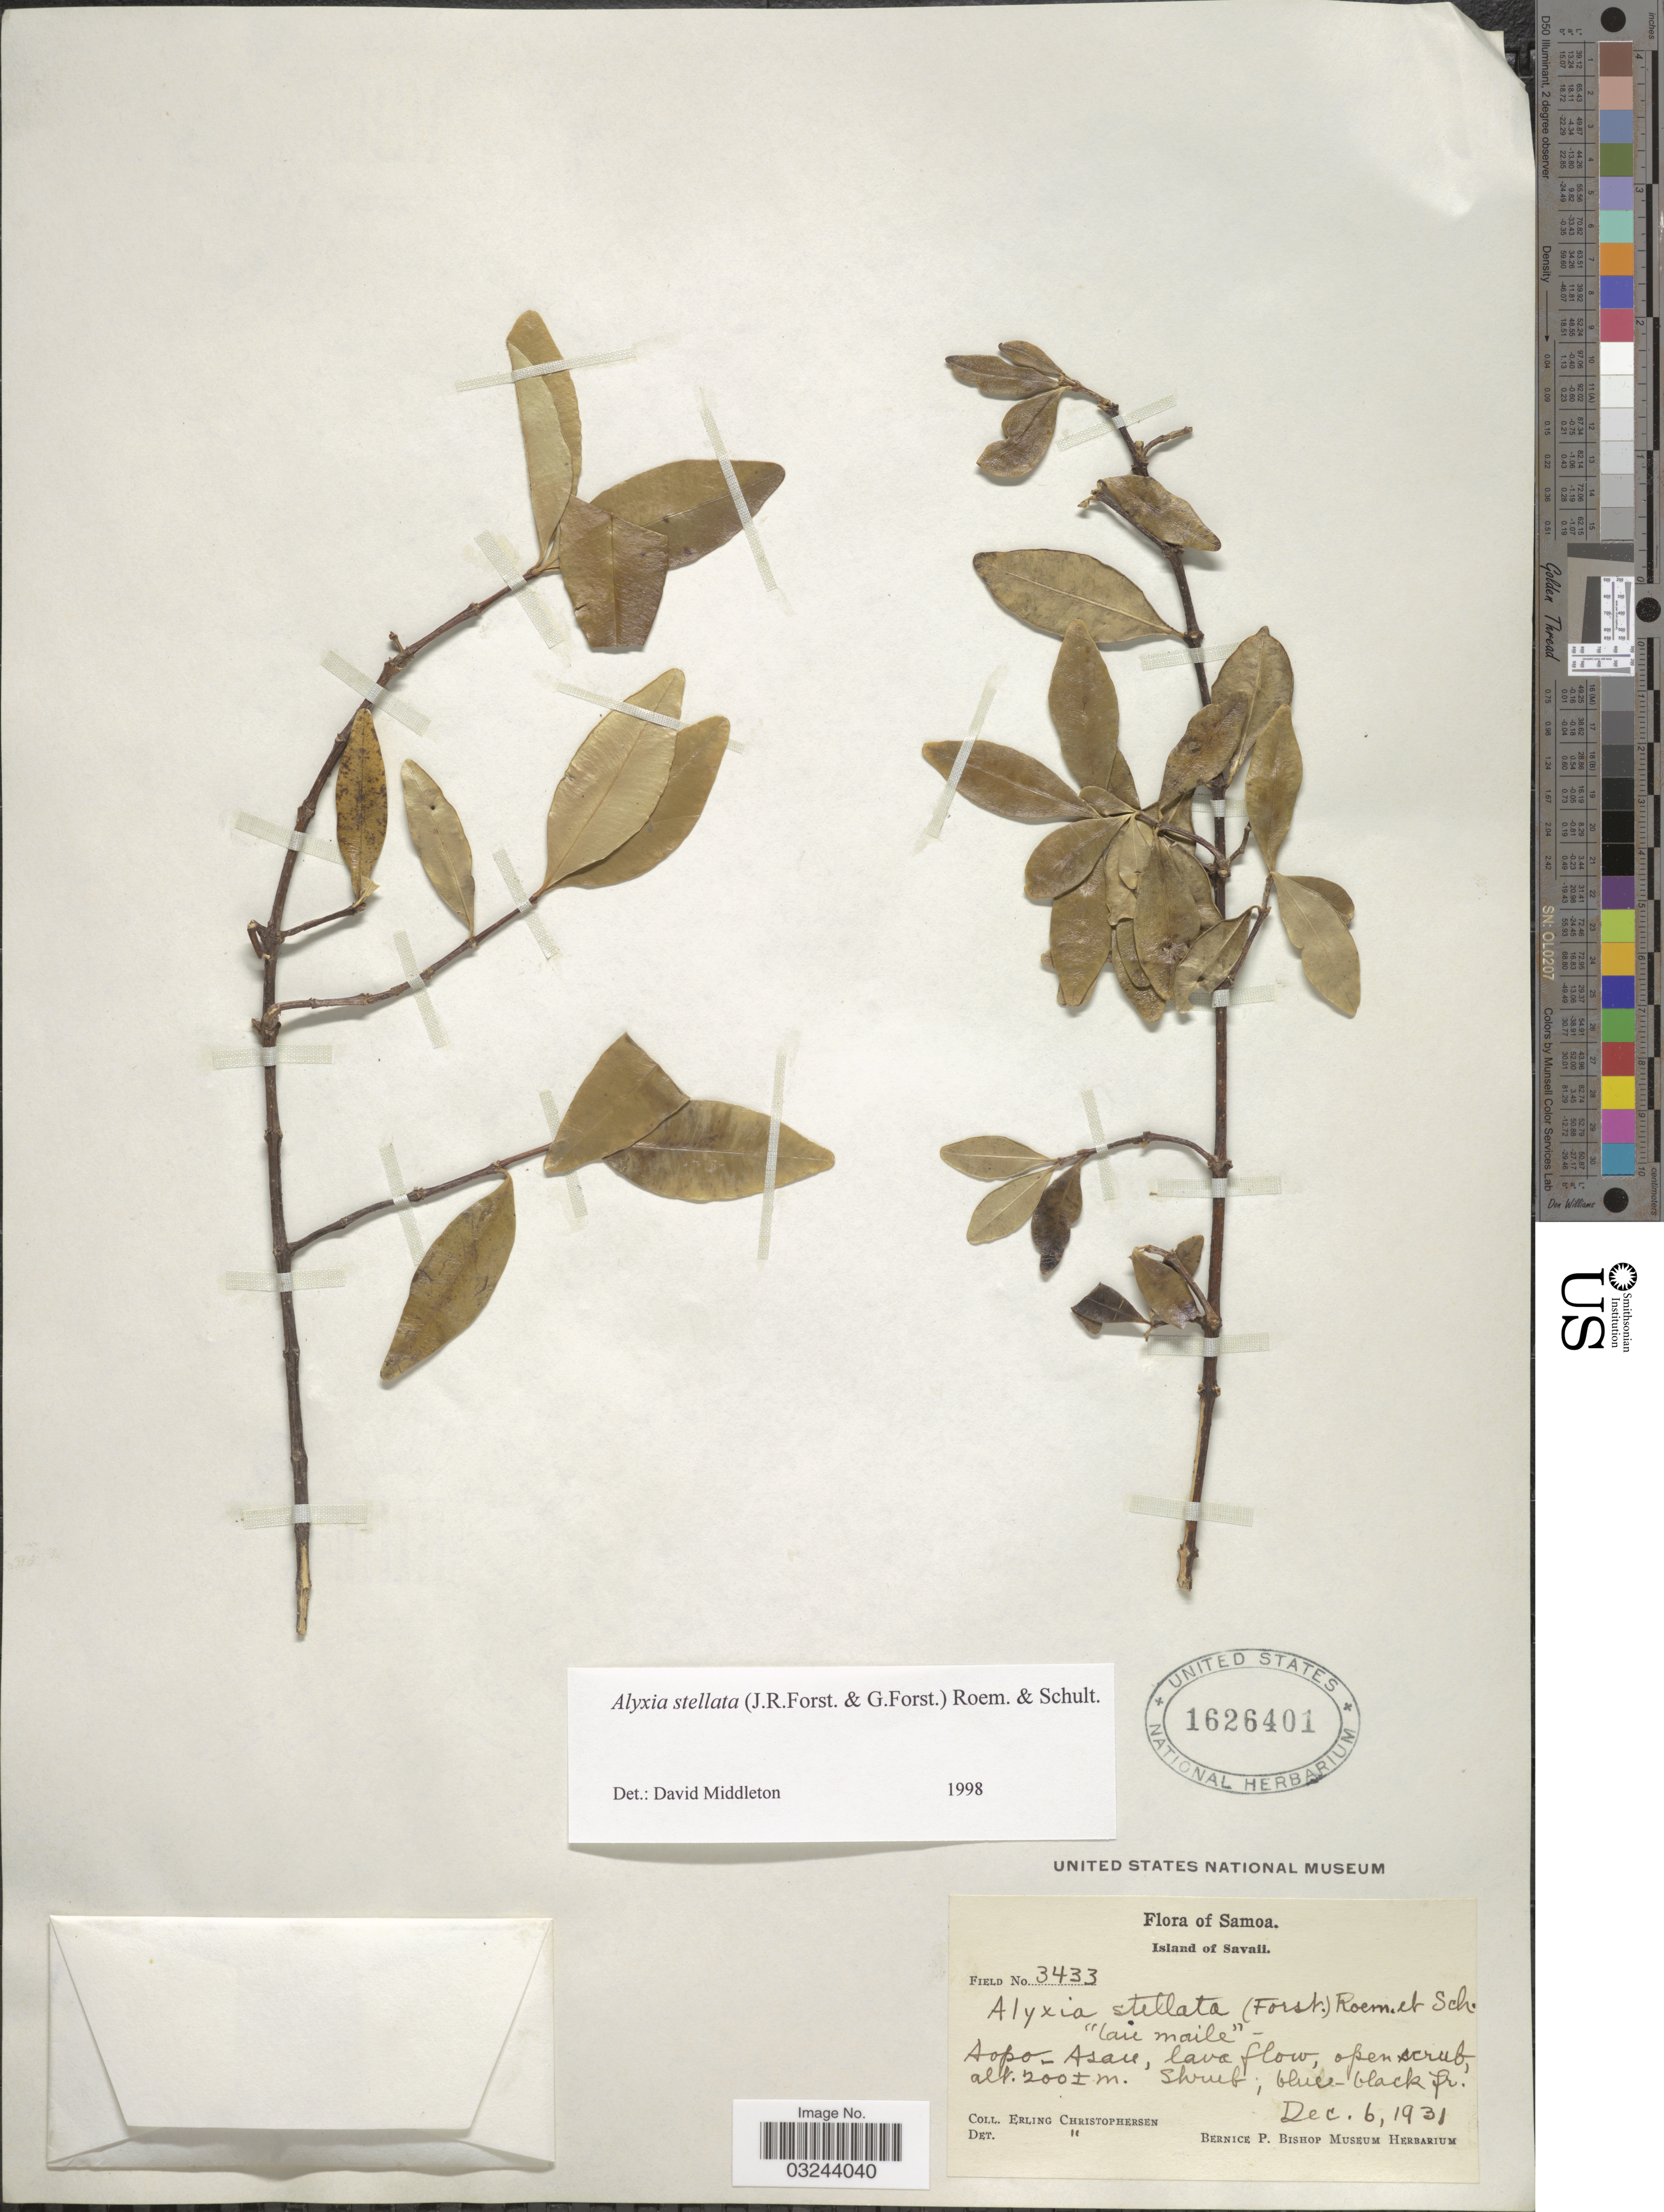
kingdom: Plantae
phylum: Tracheophyta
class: Magnoliopsida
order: Gentianales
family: Apocynaceae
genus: Alyxia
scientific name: Alyxia stellata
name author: (J.R. Forst. & G. Forst.) Roem. & Schult.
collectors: E. Christophersen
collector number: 3433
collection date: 1931-12-06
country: Samoa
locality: Samoa. Island of Savaii. Aopo-Asau.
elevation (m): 200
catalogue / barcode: US 1626401